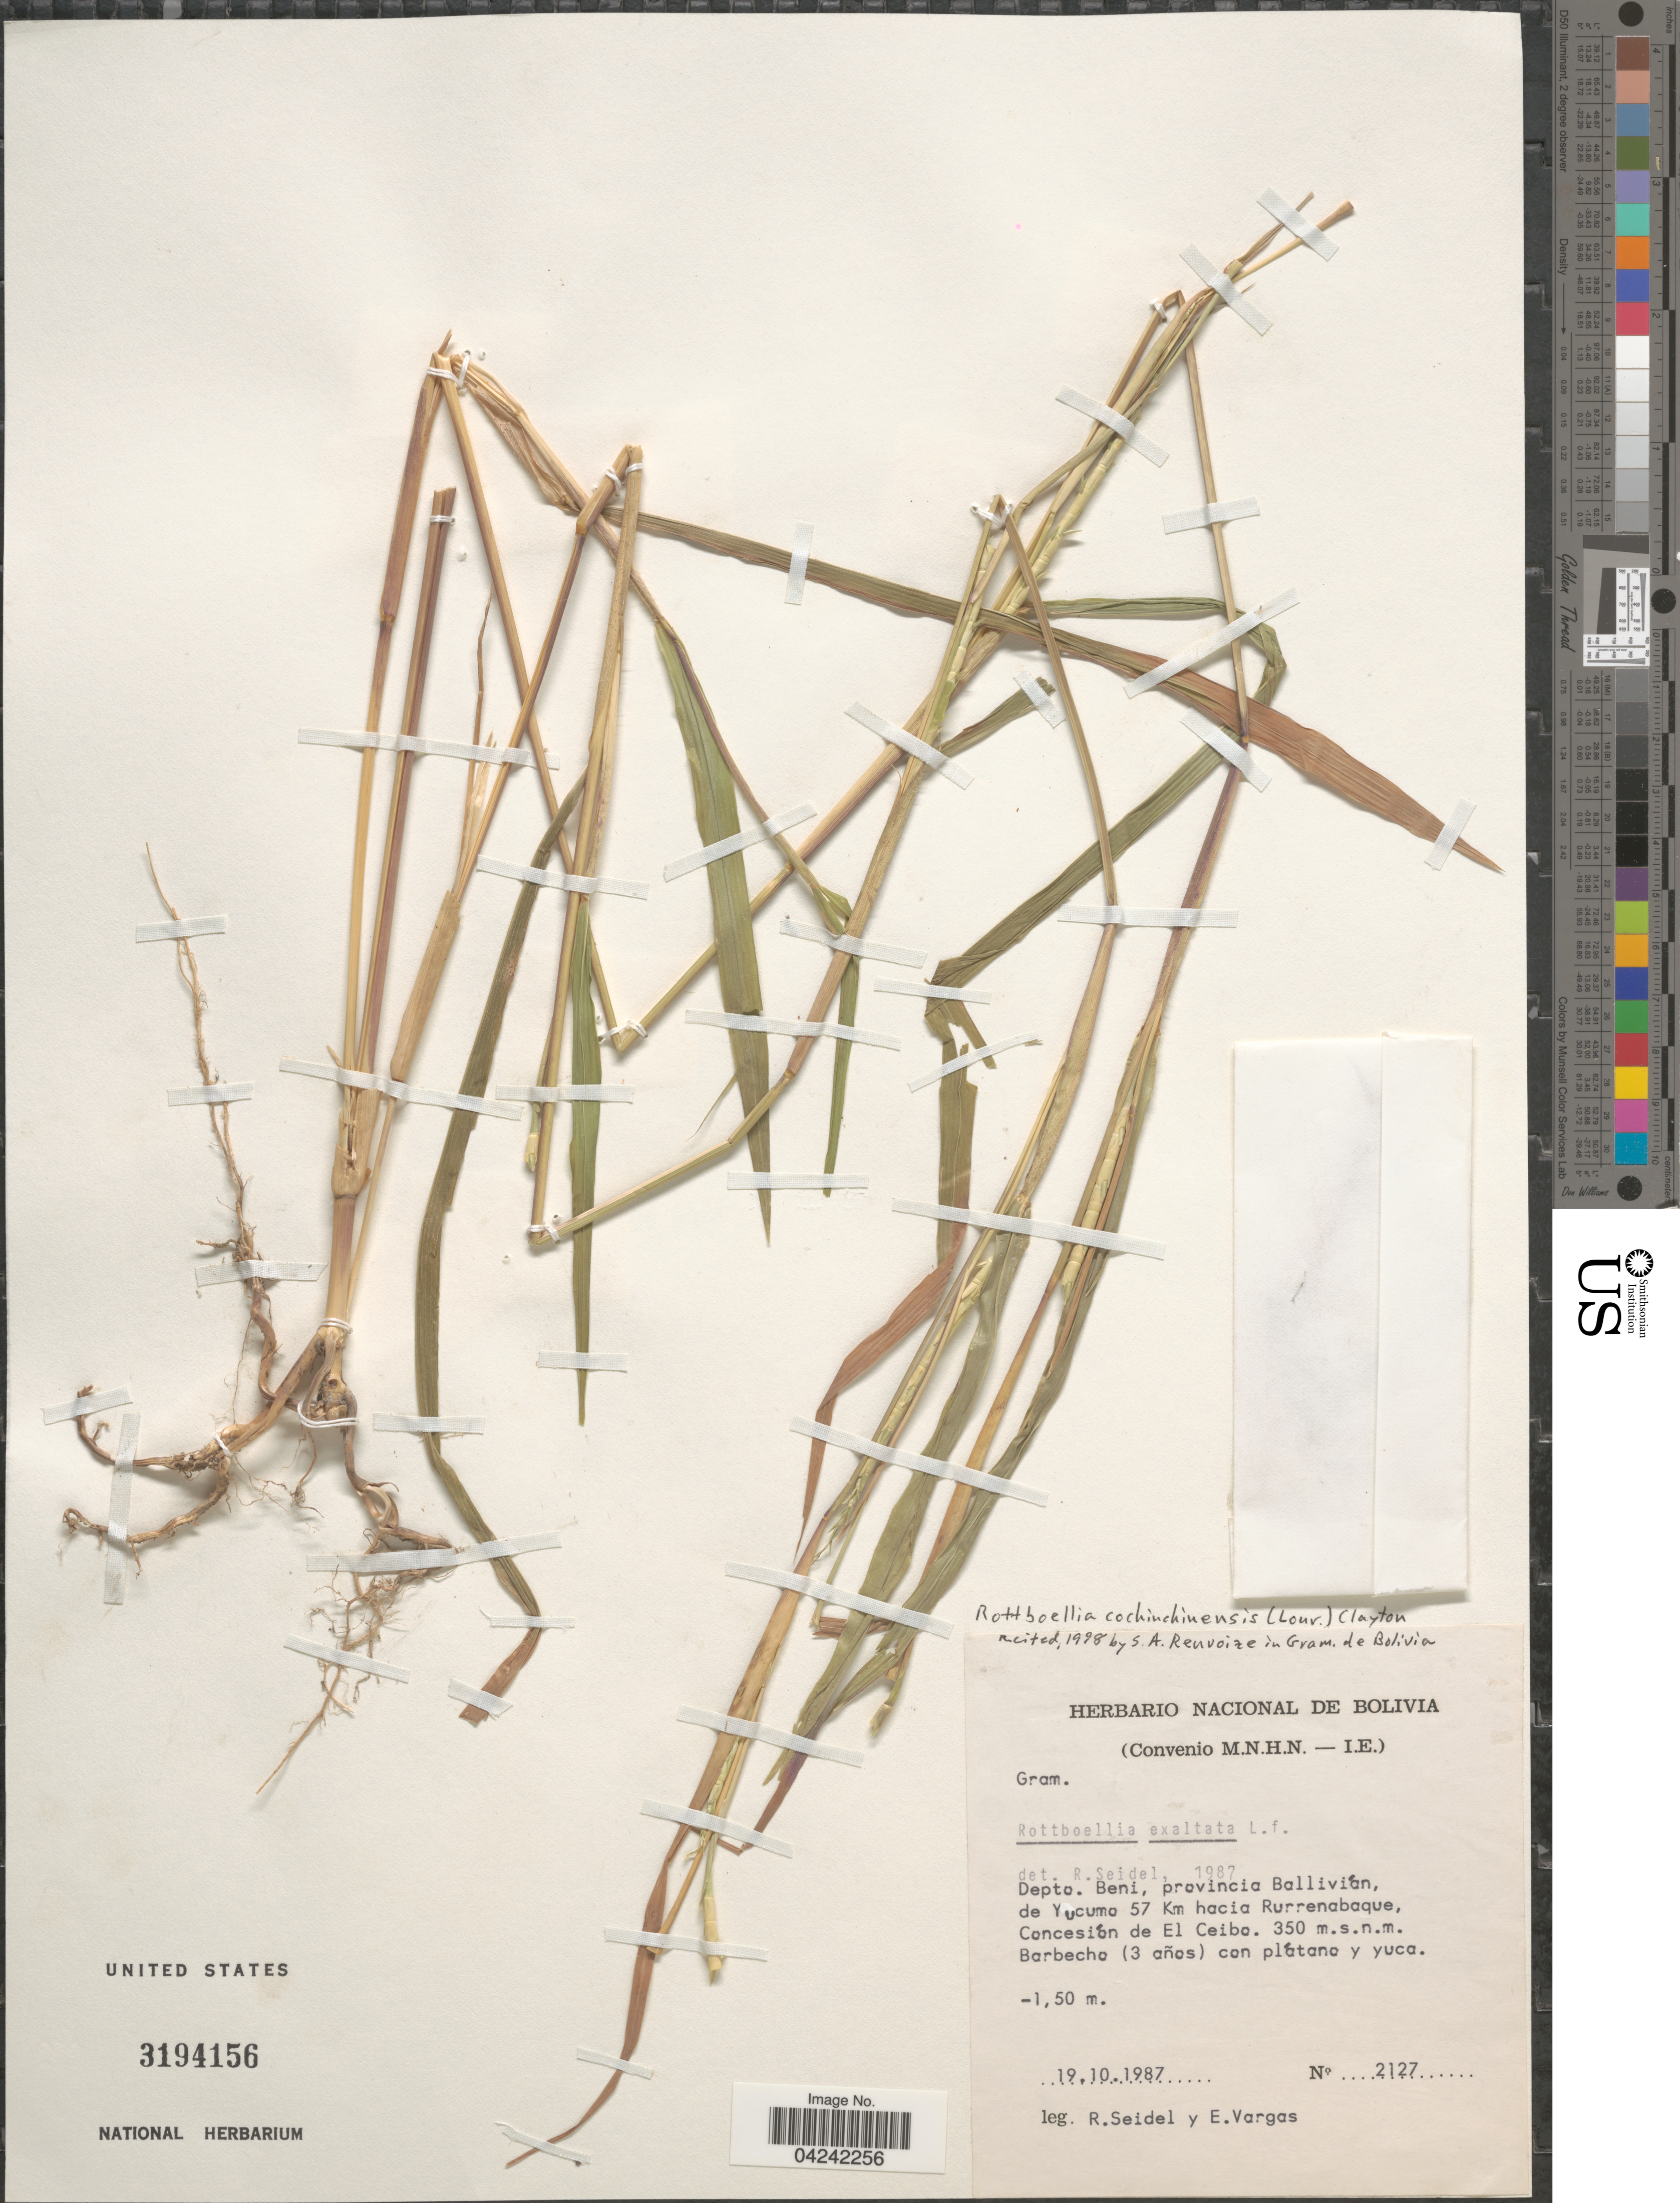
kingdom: Plantae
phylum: Tracheophyta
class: Liliopsida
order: Poales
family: Poaceae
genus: Rottboellia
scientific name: Rottboellia cochinchinensis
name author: (Lour.) Clayton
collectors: R. Seidel & E. Vargas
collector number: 2127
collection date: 1987-10-19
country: Bolivia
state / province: Beni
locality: Depto. Beni, provincia Ballivián, de Yucuma 57 Km hacia Rurrenabaque, Concesión de El Ceibo.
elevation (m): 350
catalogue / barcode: US 3194156